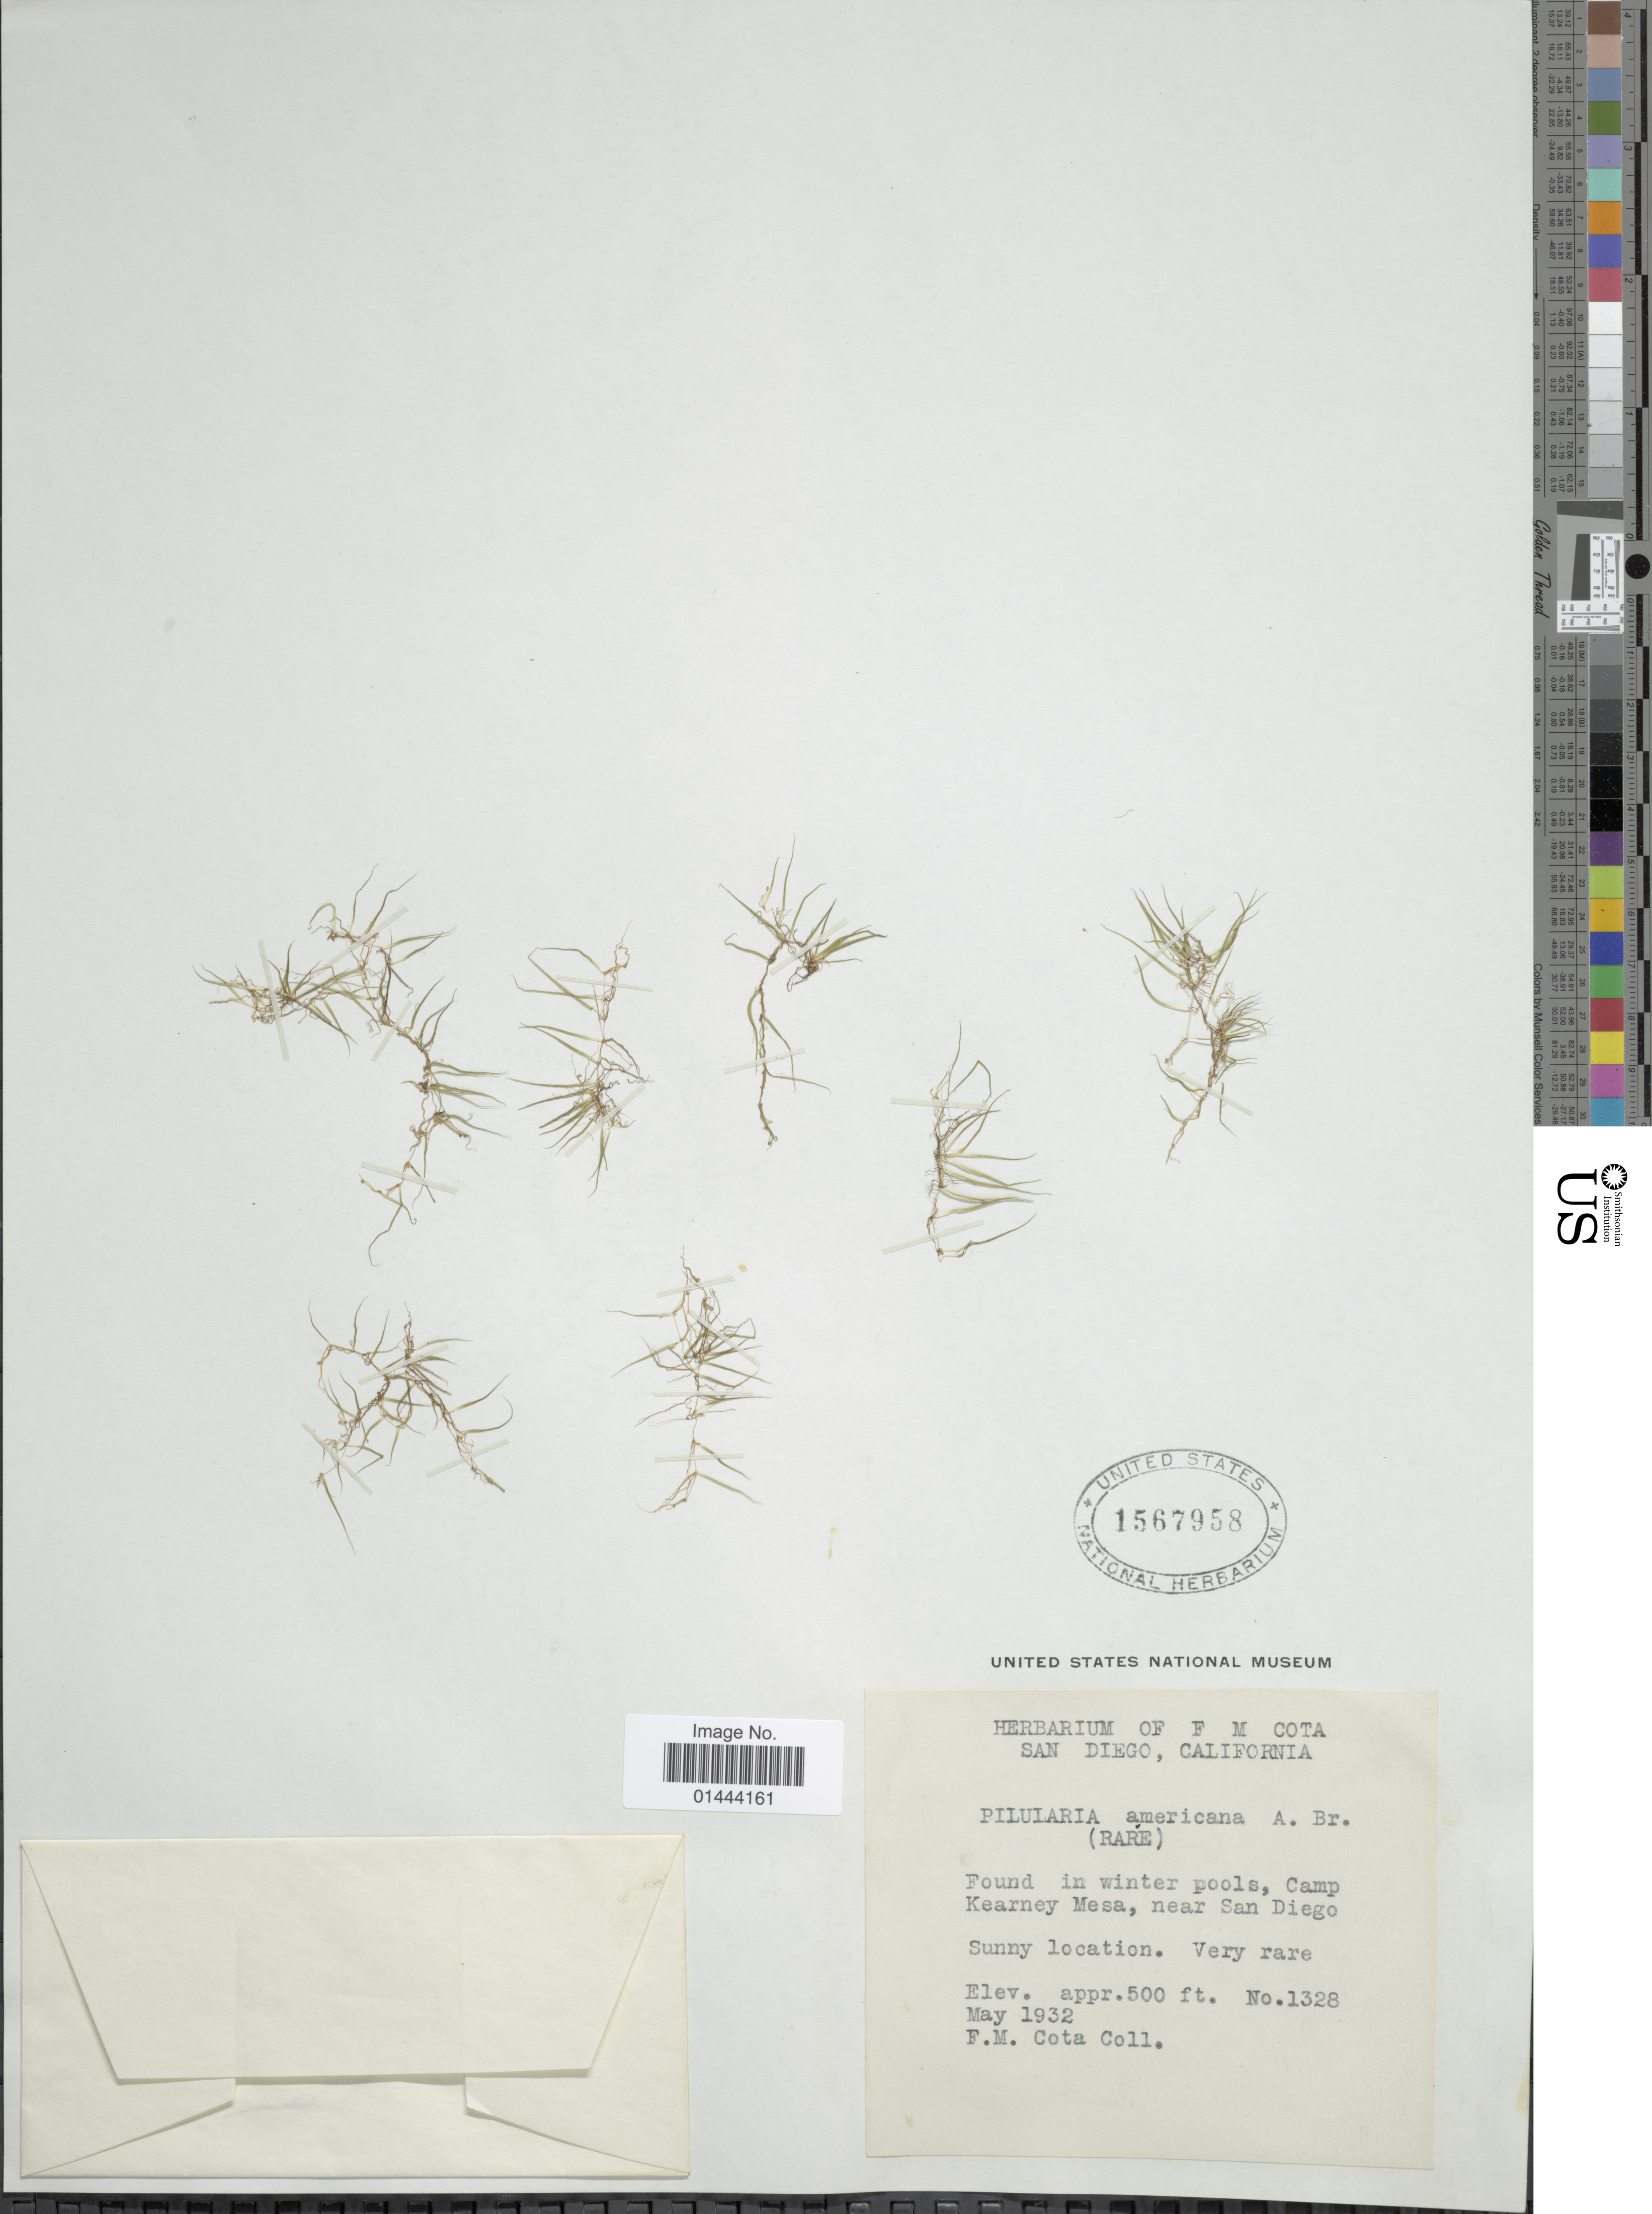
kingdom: Plantae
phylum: Tracheophyta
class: Polypodiopsida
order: Salviniales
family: Marsileaceae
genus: Pilularia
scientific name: Pilularia americana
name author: A. Braun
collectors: F. Cota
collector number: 1328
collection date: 1932-05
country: United States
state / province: California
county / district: San Diego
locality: Found in winter pools, Camp Kearney Mesa, near San Diego, sunny location, very rare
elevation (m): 152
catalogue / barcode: US 1567958